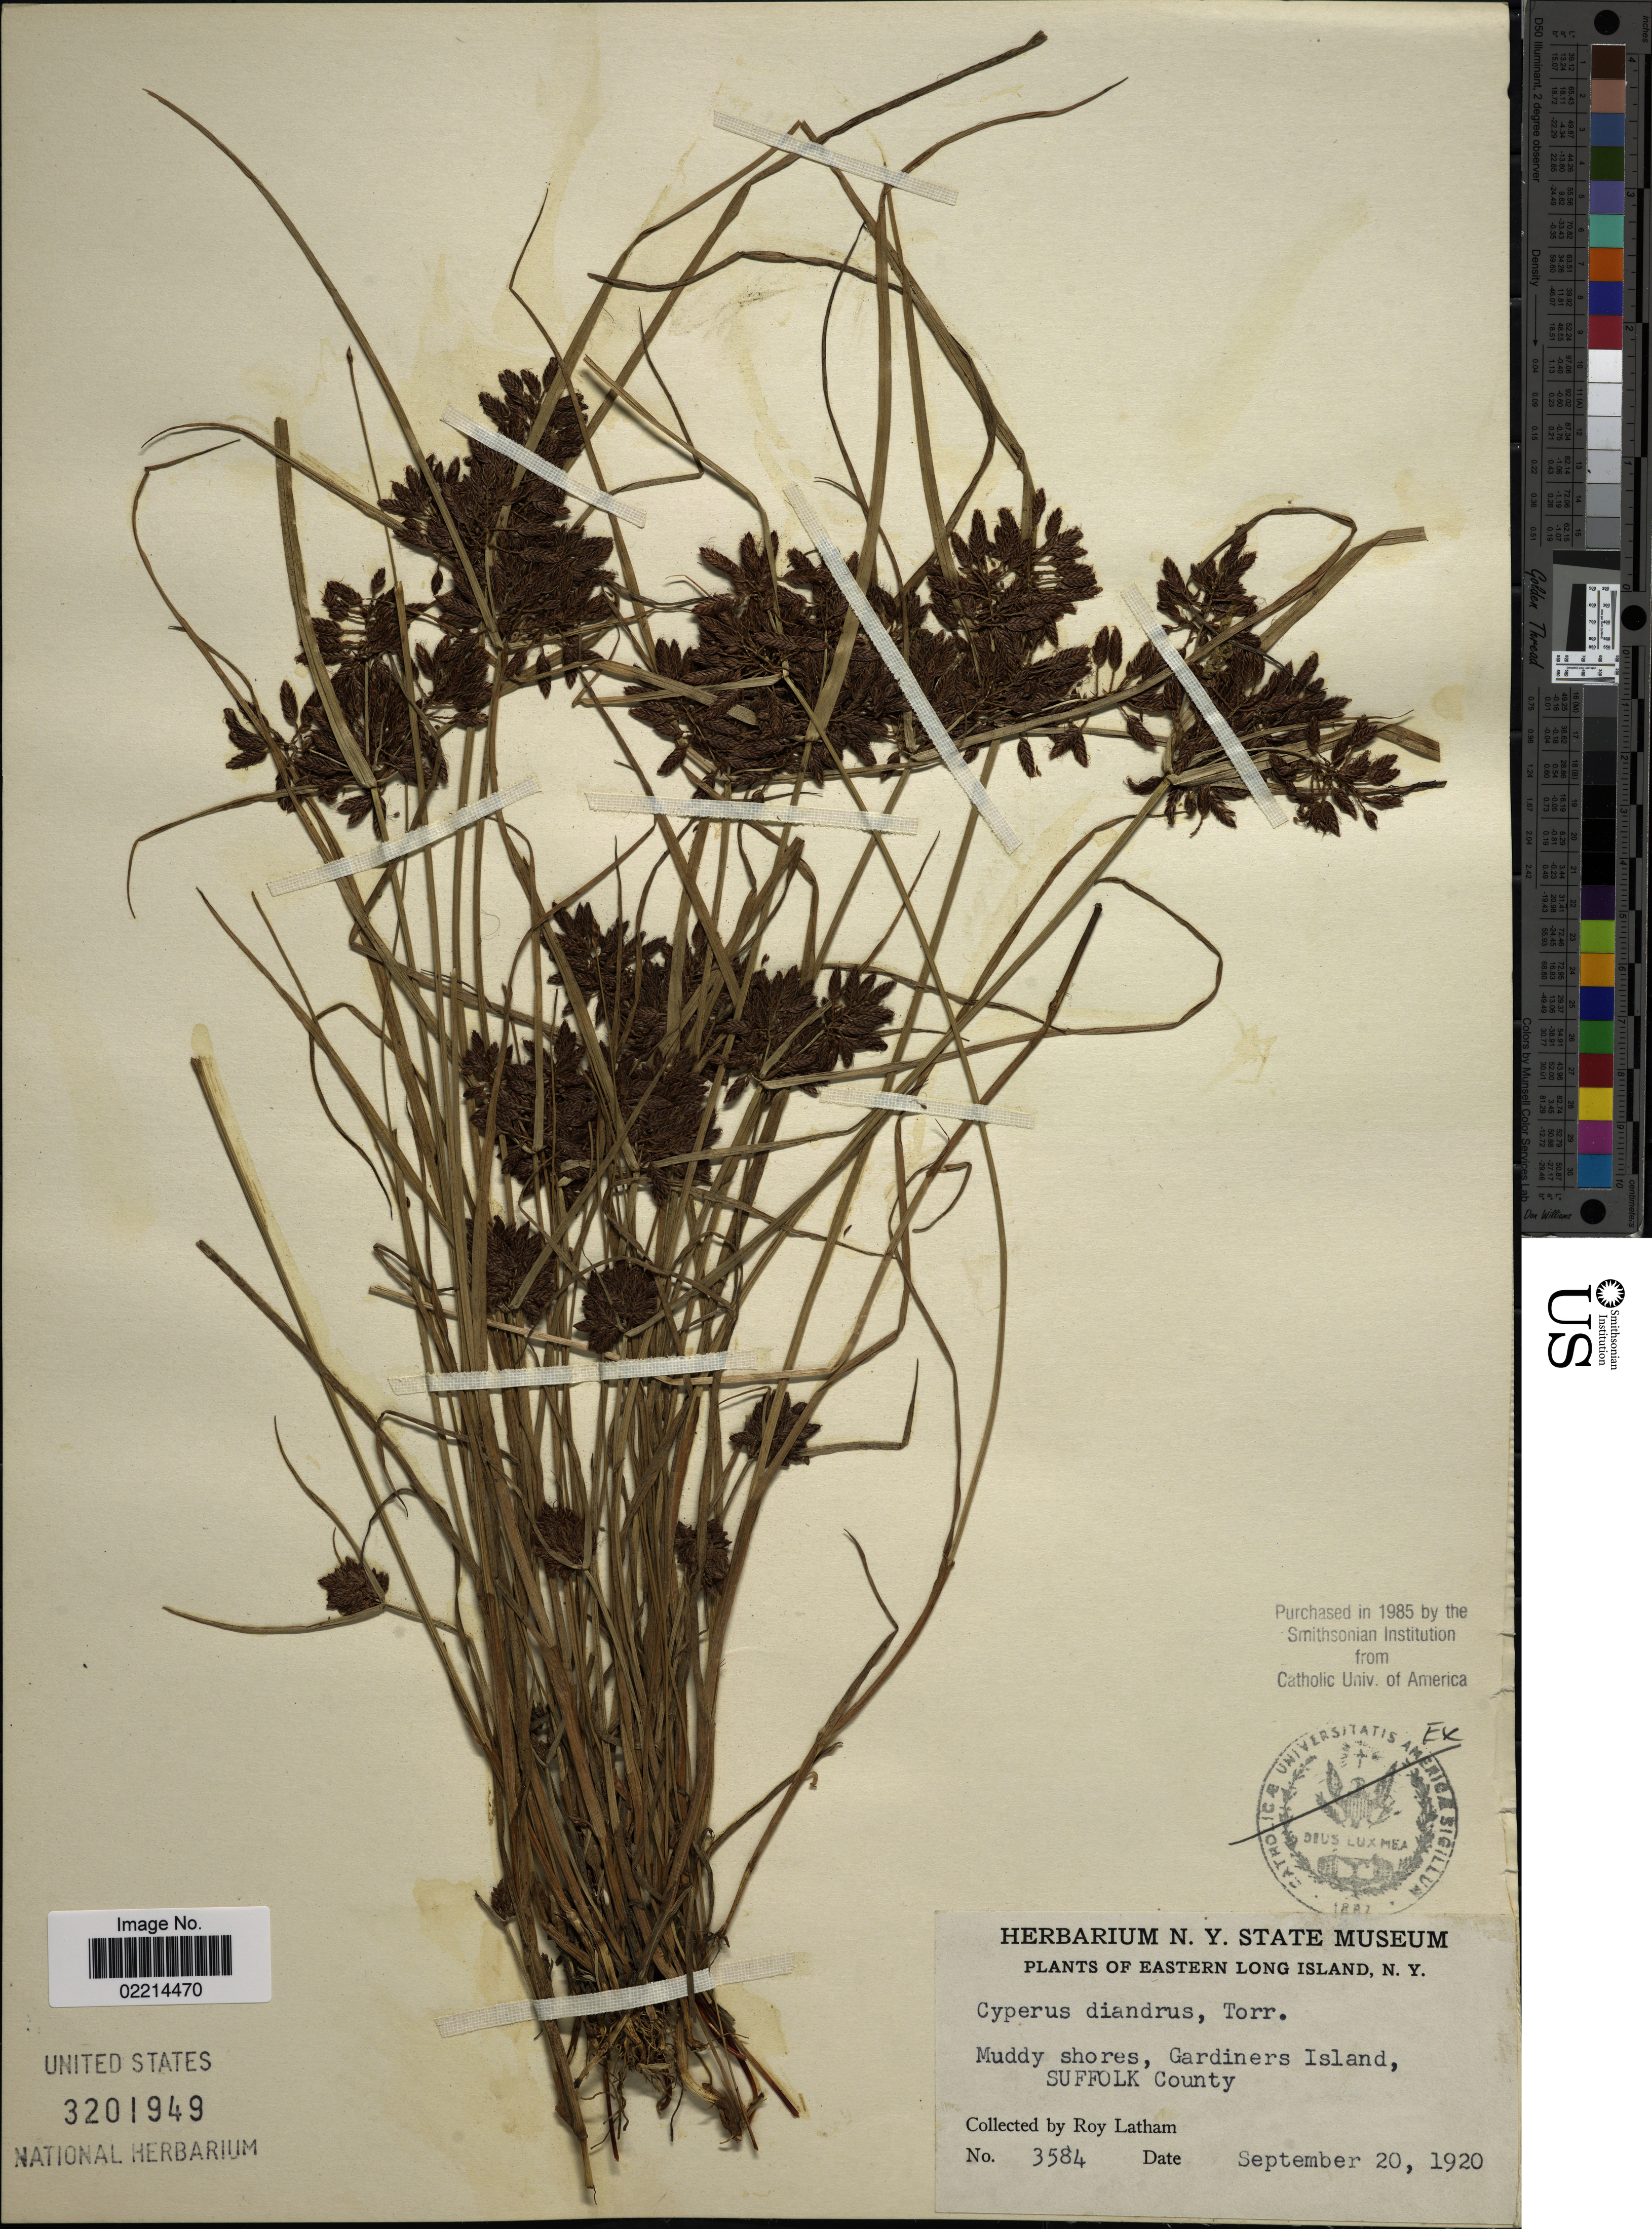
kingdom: Plantae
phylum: Tracheophyta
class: Liliopsida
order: Poales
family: Cyperaceae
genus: Cyperus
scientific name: Cyperus diandrus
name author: Torr.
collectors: R. Latham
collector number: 3584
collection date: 1920-09-20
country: United States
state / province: New York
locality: Eastern Long Island, Muddy shores, Gardiners Island, Suffolk County.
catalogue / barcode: US 3201949